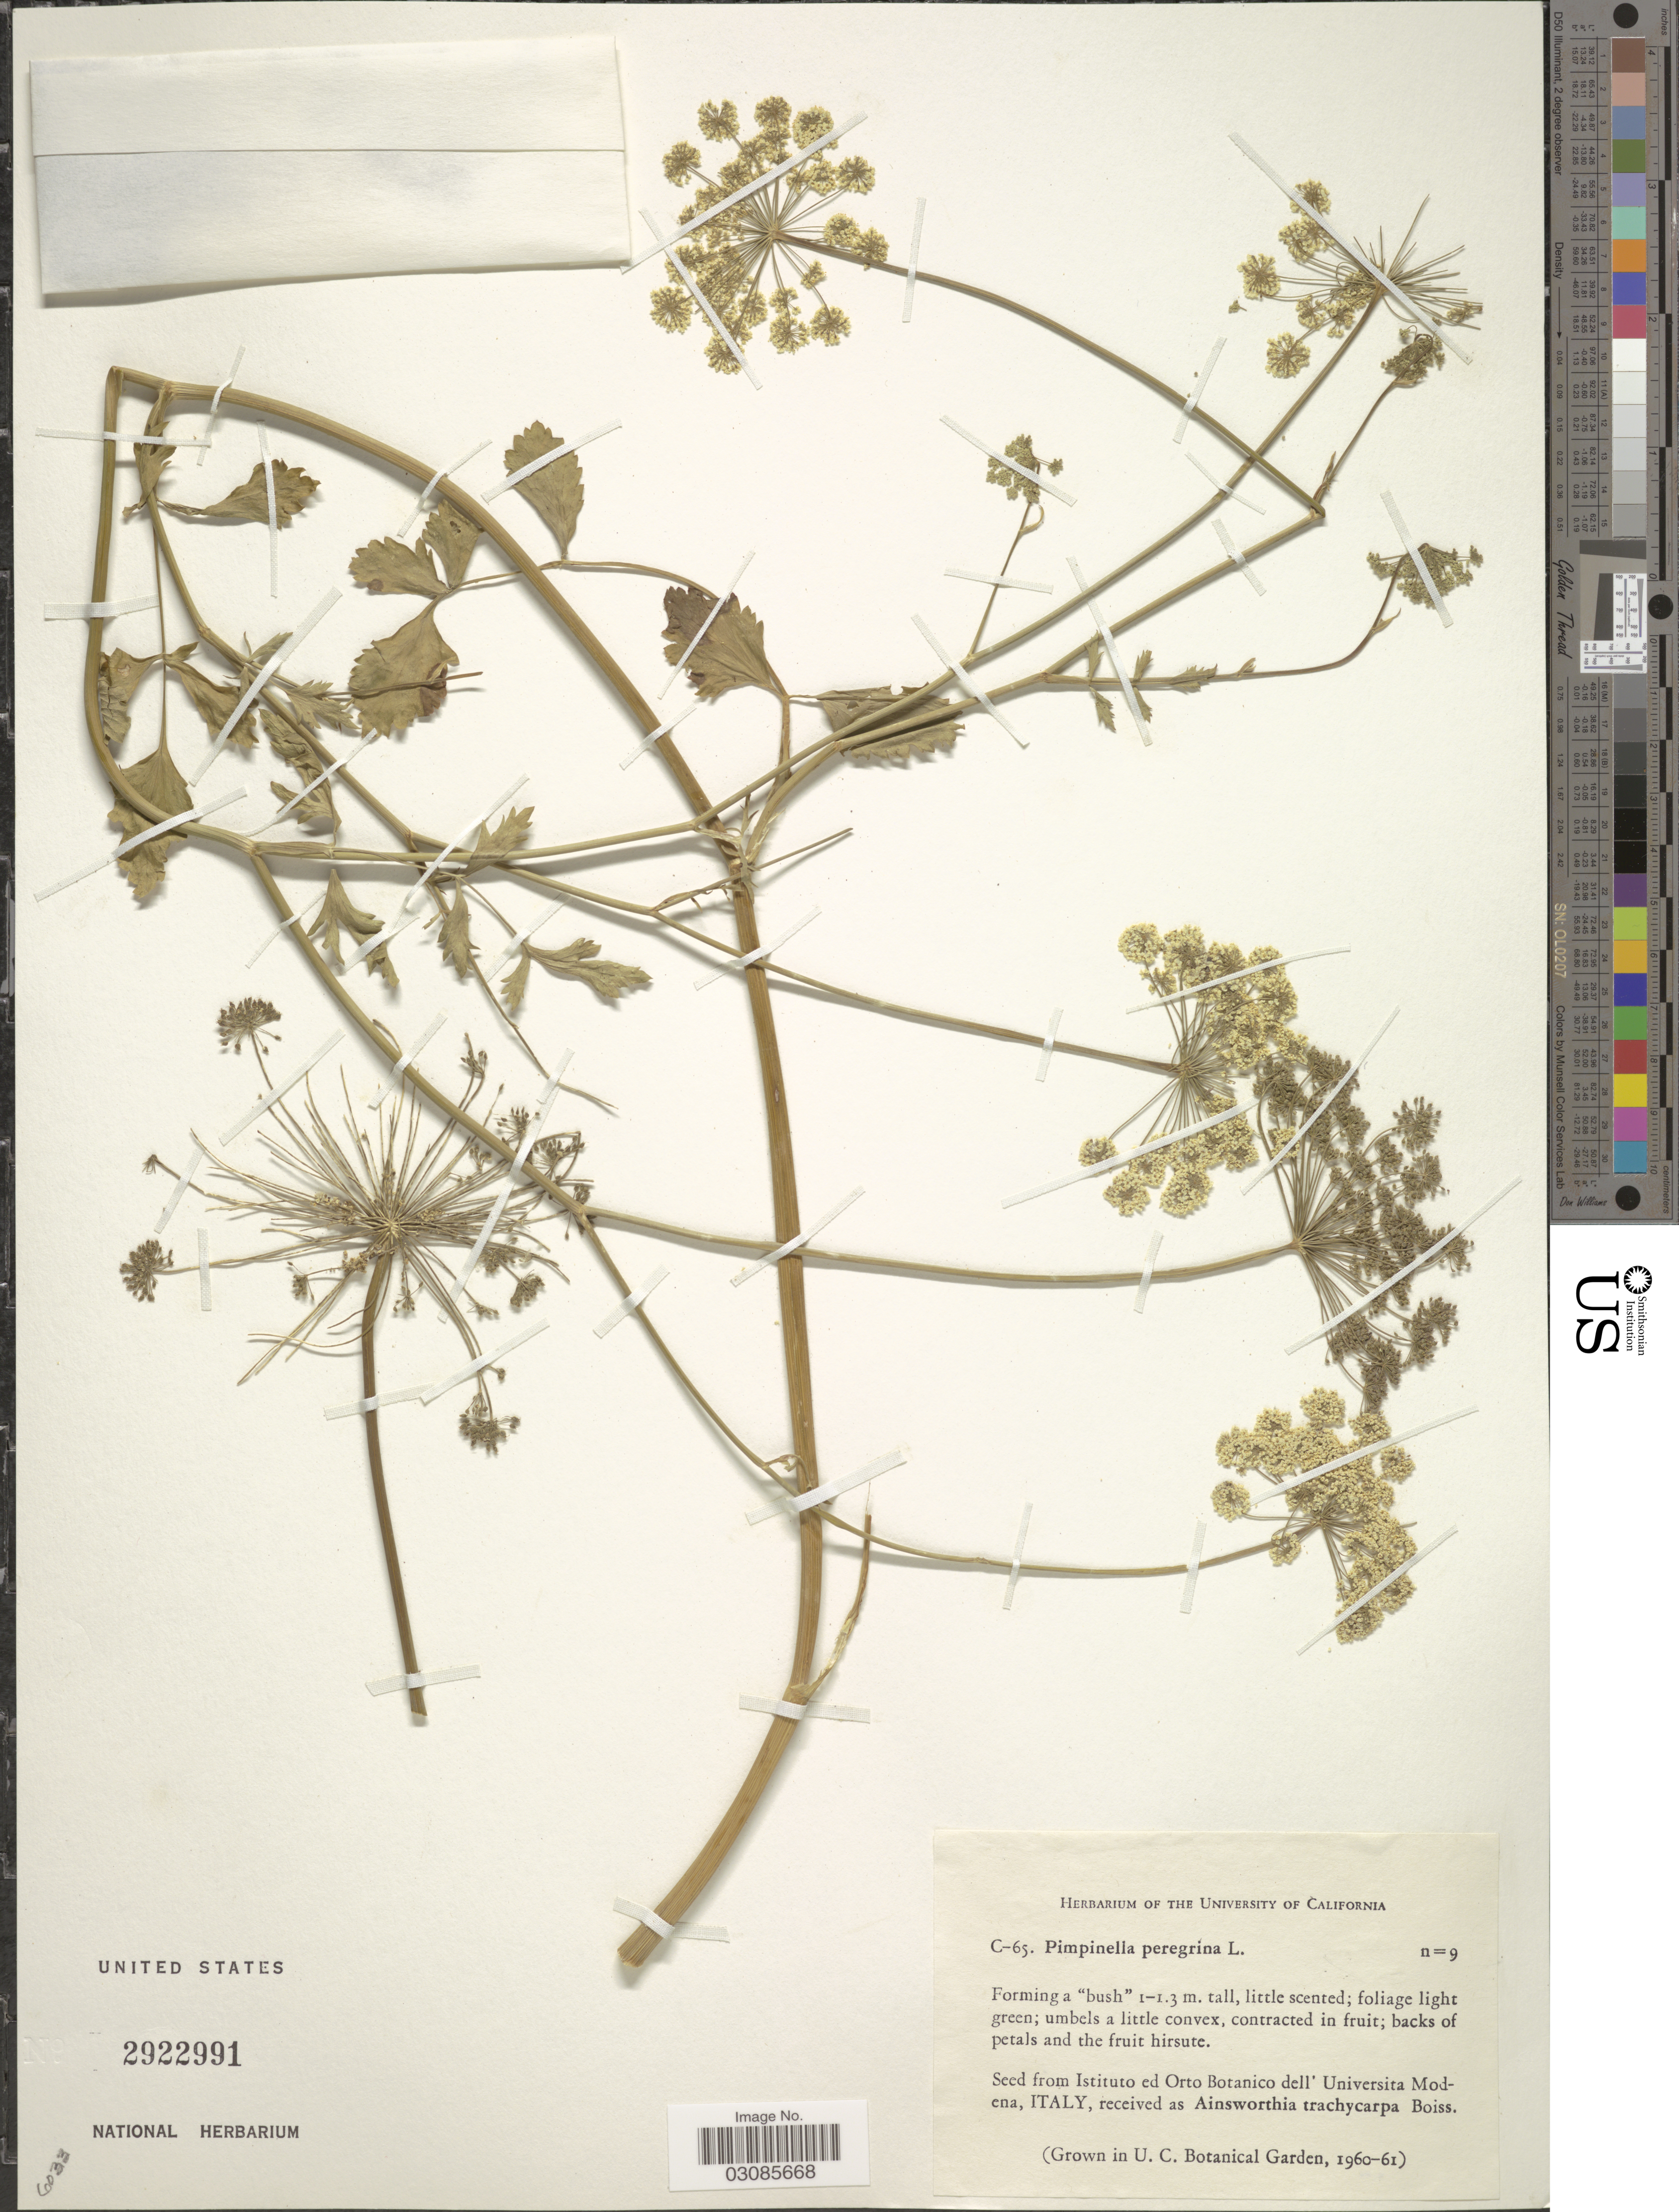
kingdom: Plantae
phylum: Tracheophyta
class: Magnoliopsida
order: Apiales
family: Apiaceae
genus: Pimpinella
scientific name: Pimpinella peregrina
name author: L.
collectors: ex herb. Univ. of California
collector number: C-65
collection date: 1960/1961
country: United States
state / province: California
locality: U. C. Botanical Garden.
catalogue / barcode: US 2922991